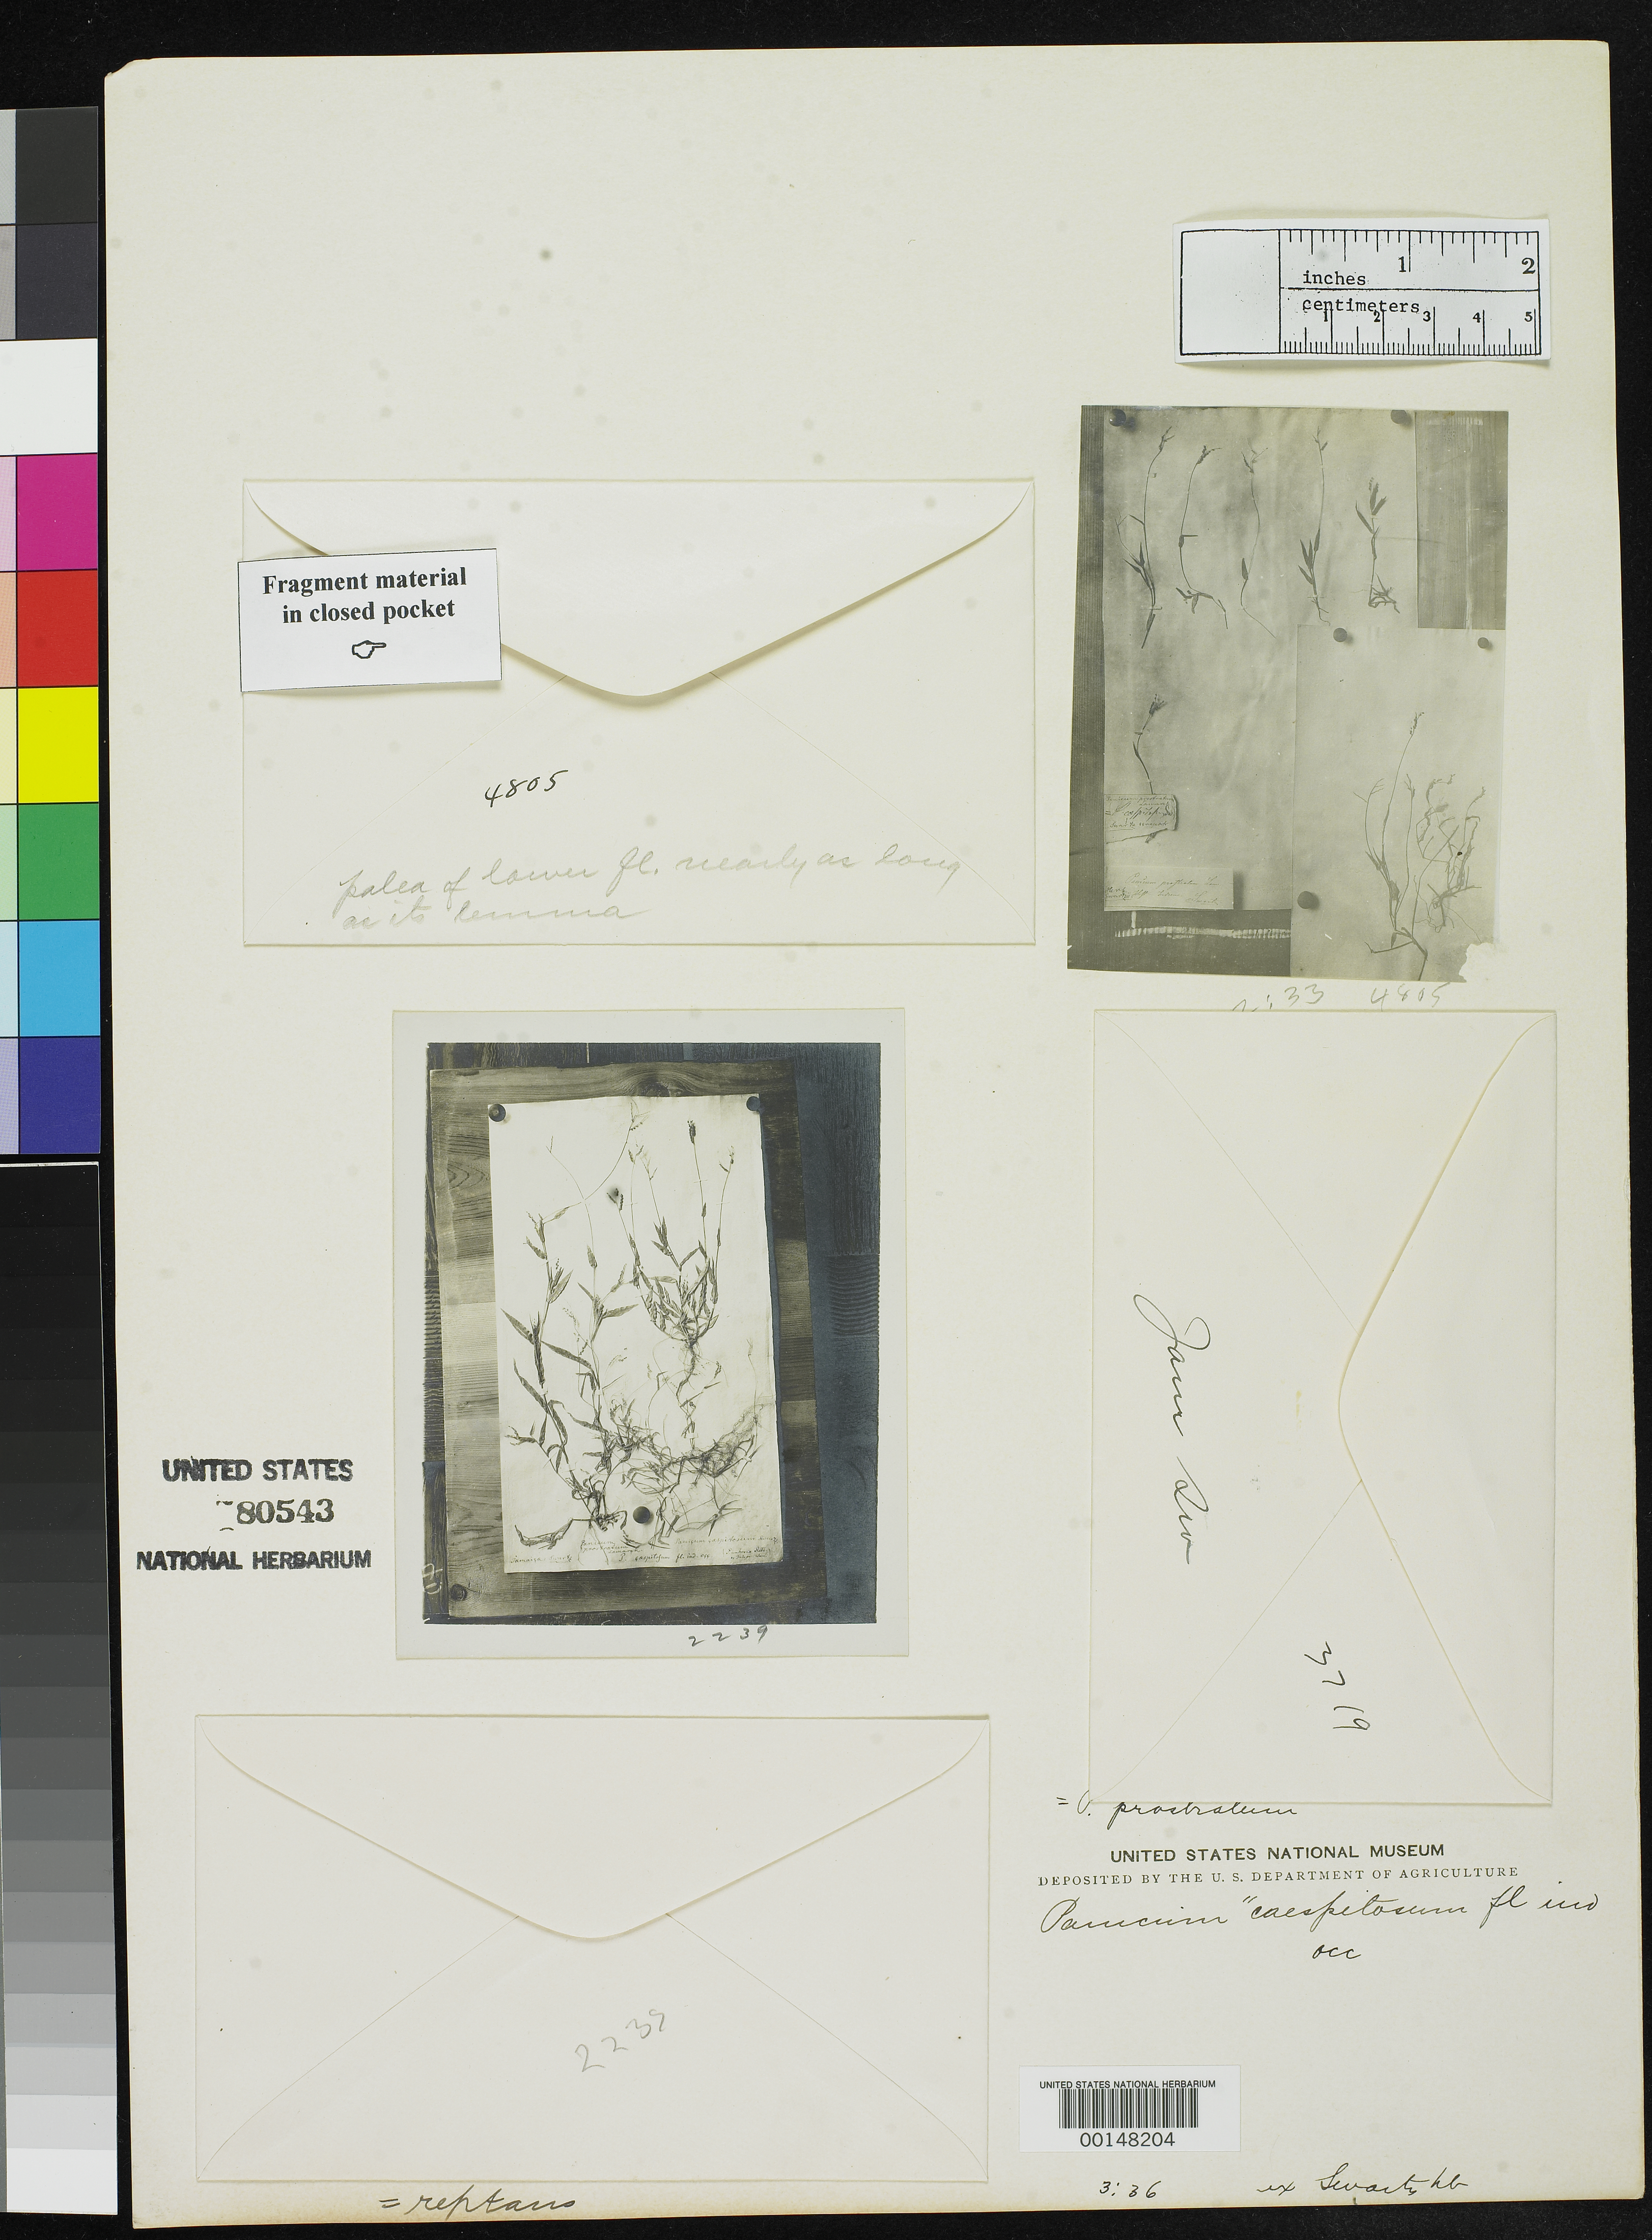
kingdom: Plantae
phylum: Tracheophyta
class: Liliopsida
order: Poales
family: Poaceae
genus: Panicum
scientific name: Panicum caespitosum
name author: Sw.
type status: Type Fragment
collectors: O. P. Swartz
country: Jamaica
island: Greater Antilles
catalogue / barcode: US 80543